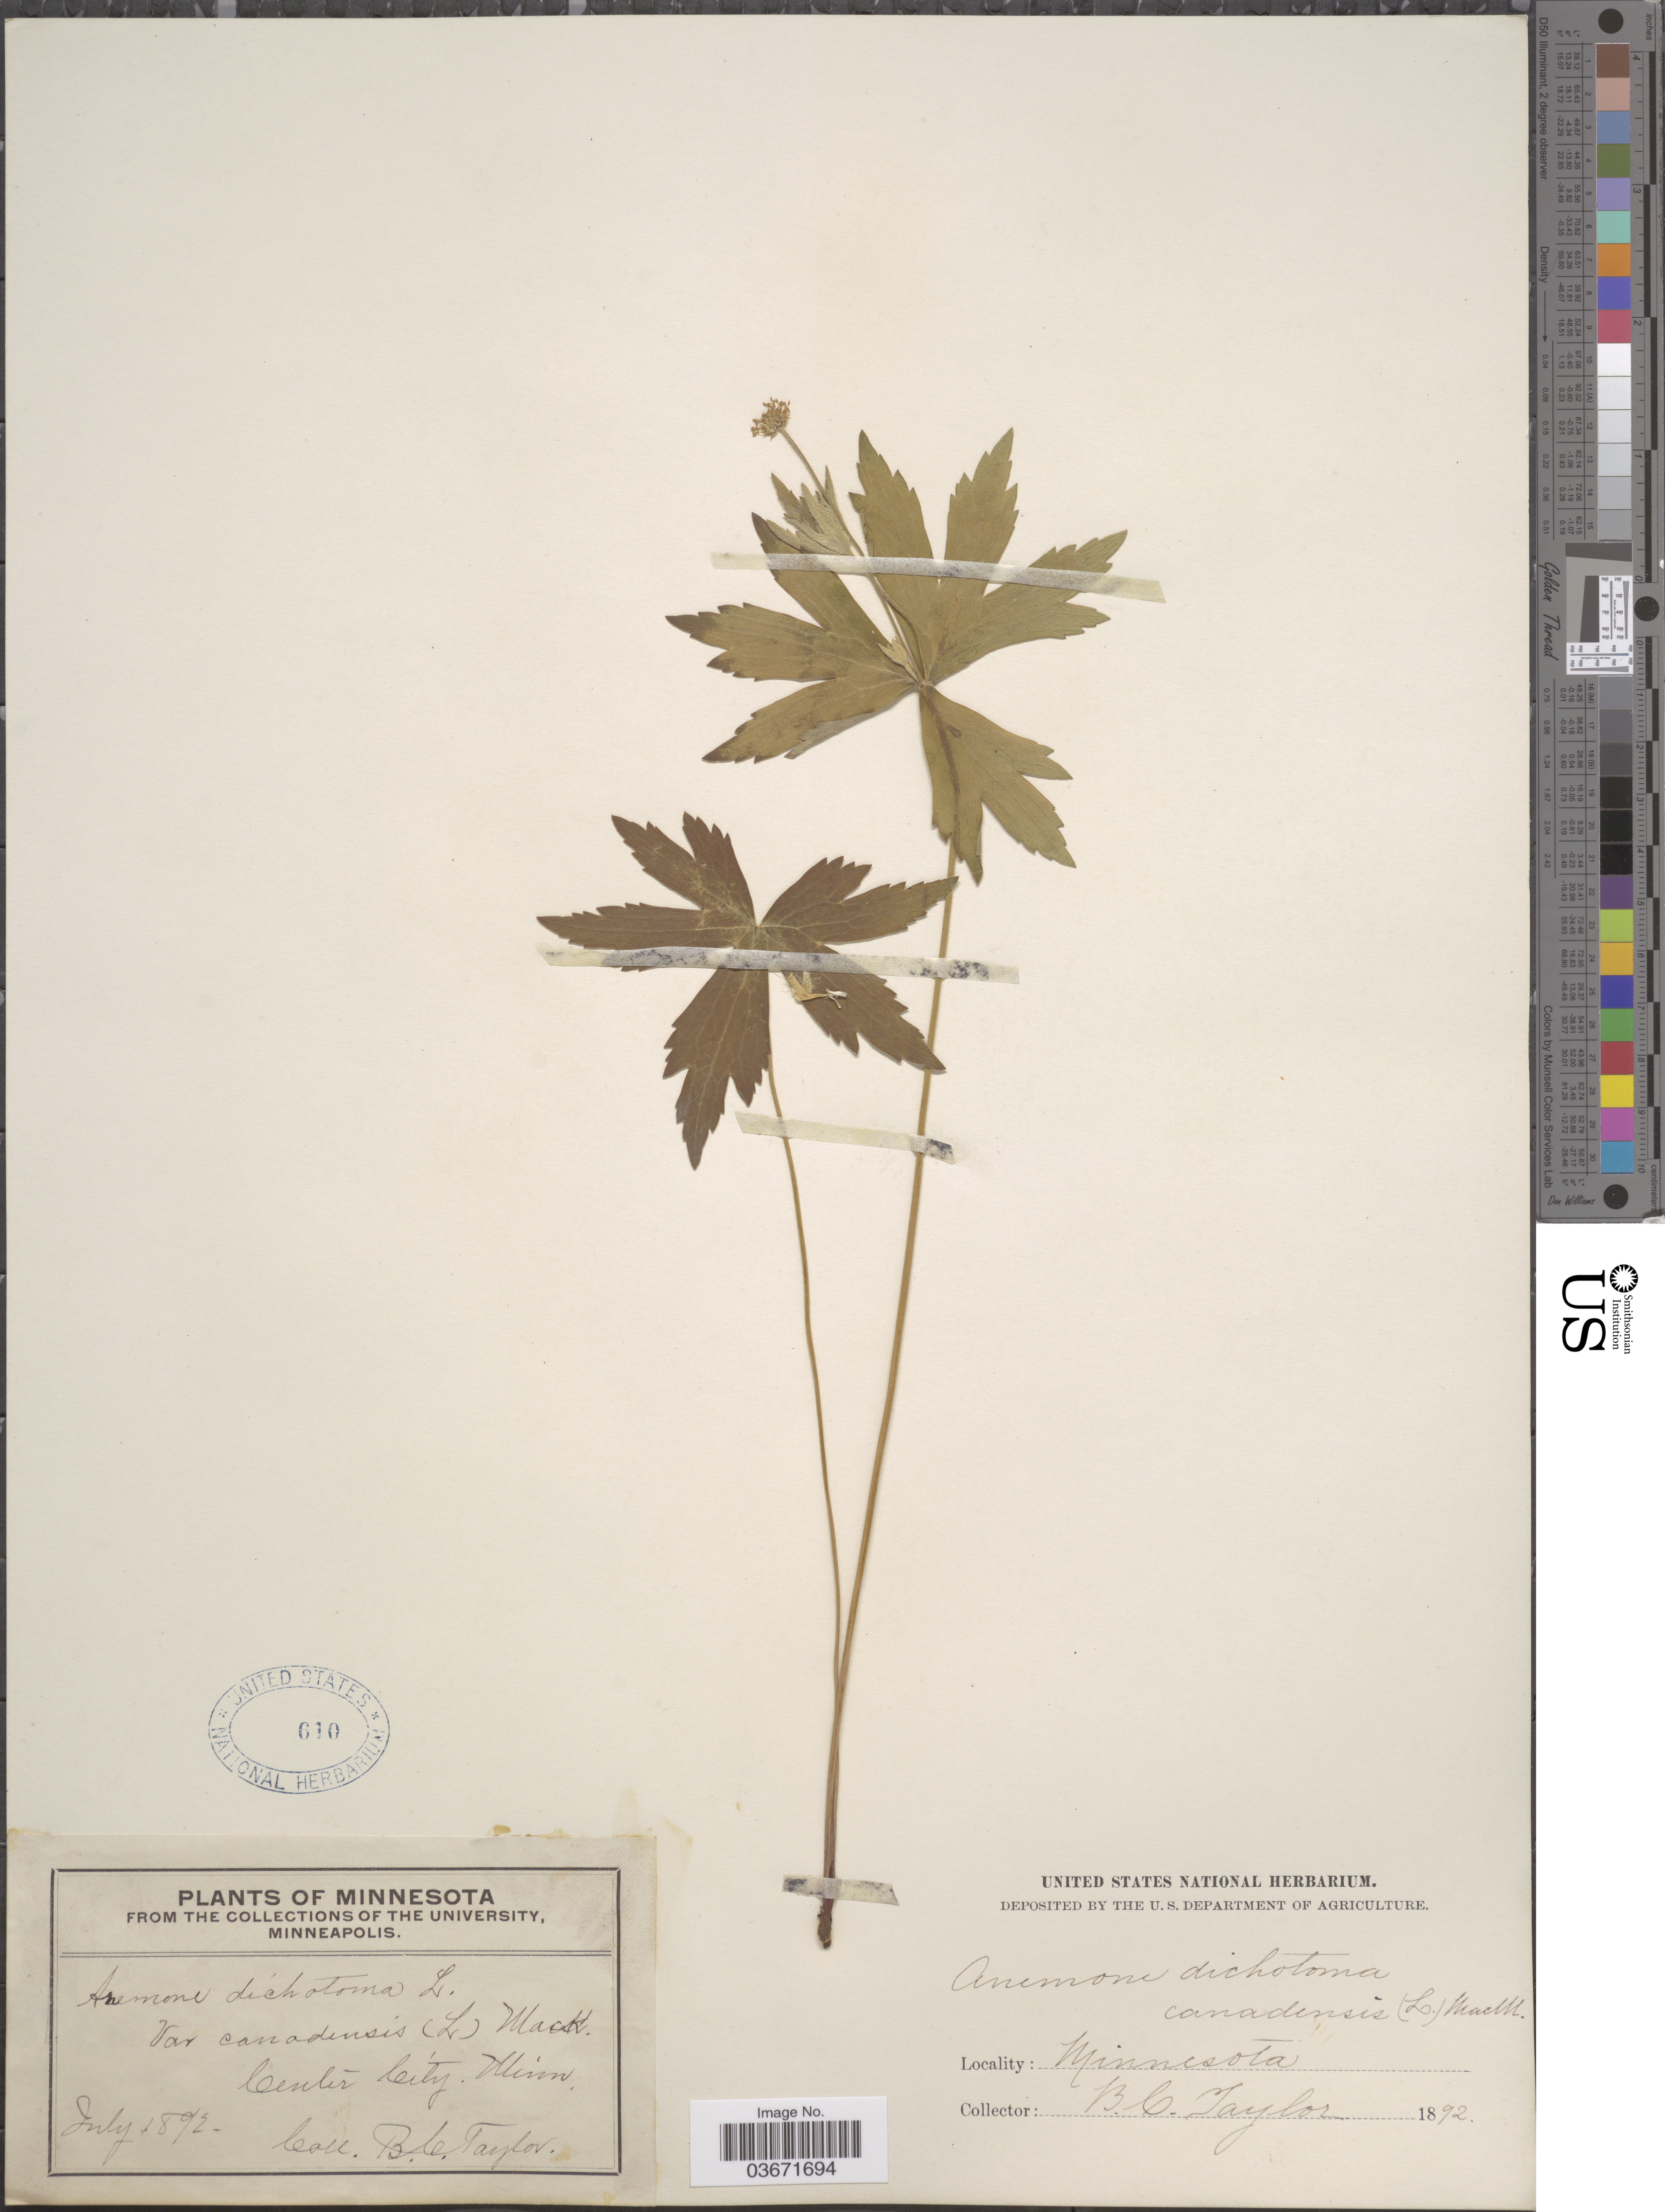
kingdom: Plantae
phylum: Tracheophyta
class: Magnoliopsida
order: Ranunculales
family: Ranunculaceae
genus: Anemone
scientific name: Anemone canadensis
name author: L.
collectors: B. C. Taylor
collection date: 1892-07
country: United States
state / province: Minnesota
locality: Center City.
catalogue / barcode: US 610